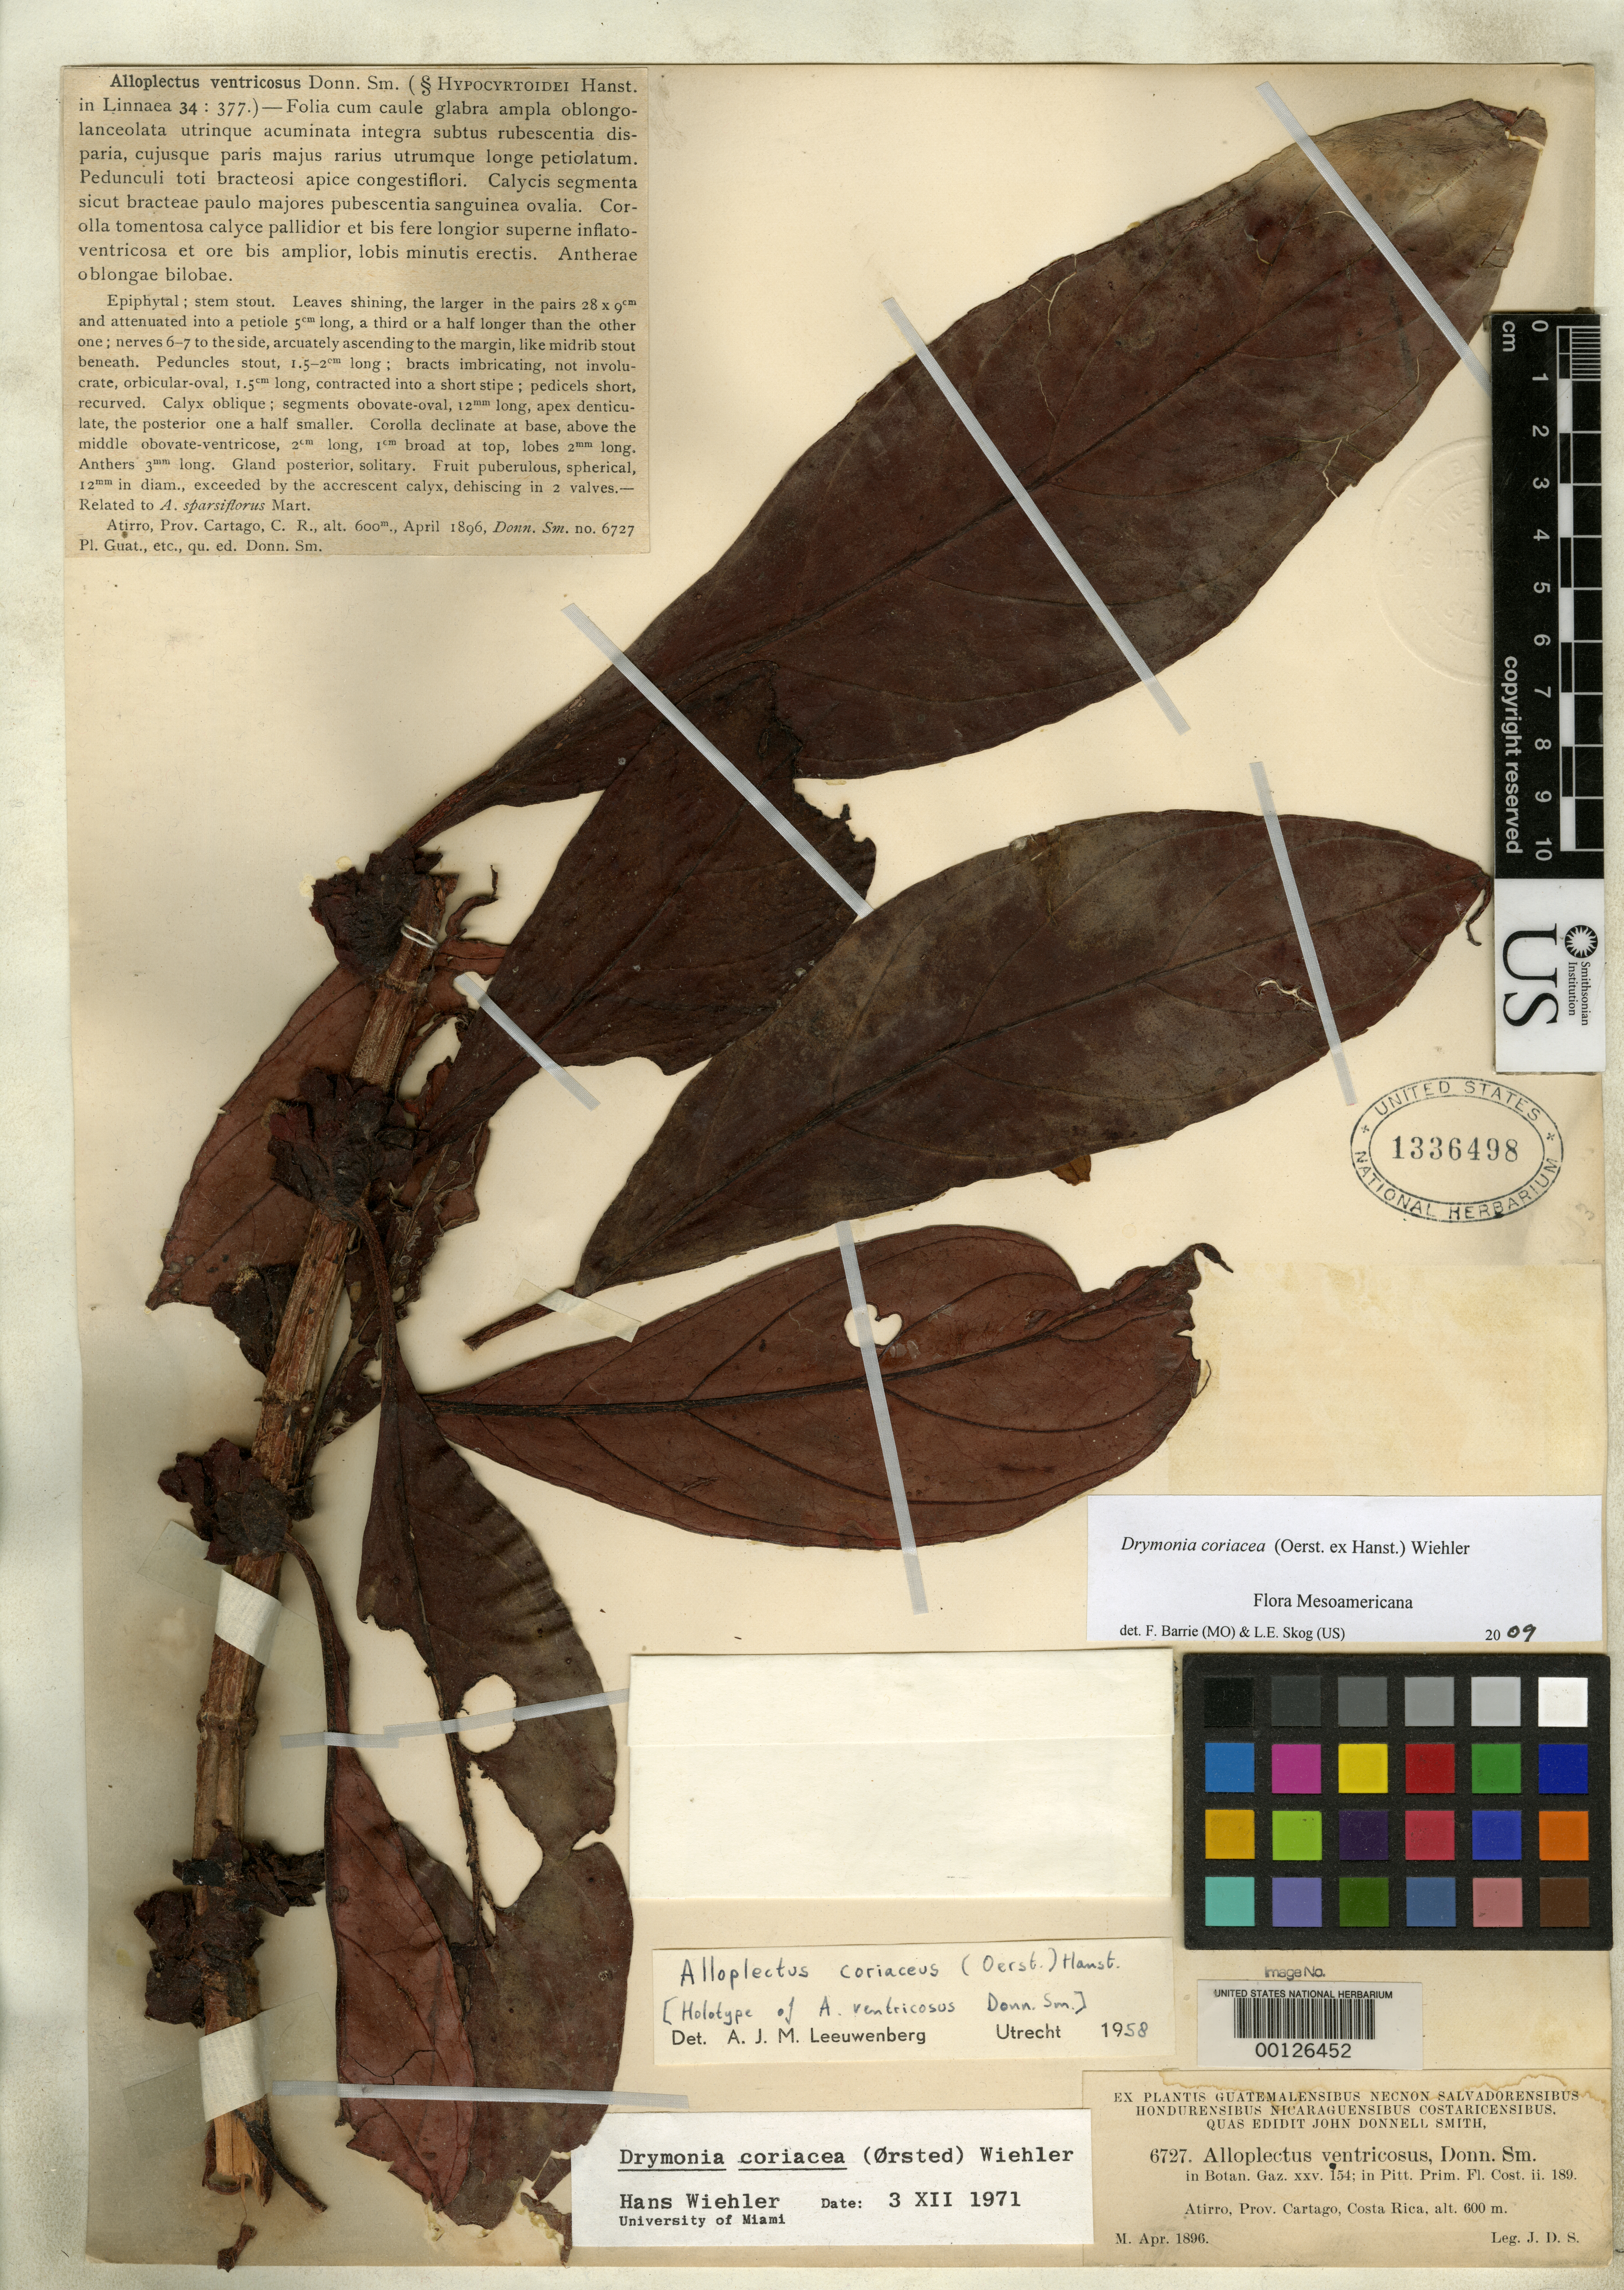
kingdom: Plantae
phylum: Tracheophyta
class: Magnoliopsida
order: Lamiales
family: Gesneriaceae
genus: Alloplectus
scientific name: Alloplectus ventricosus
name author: Donn. Sm.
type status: Holotype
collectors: J. Donnell Smith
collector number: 6727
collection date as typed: Apr 1896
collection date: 1896-04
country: Costa Rica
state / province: Cartago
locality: Atirro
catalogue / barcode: US 1336498